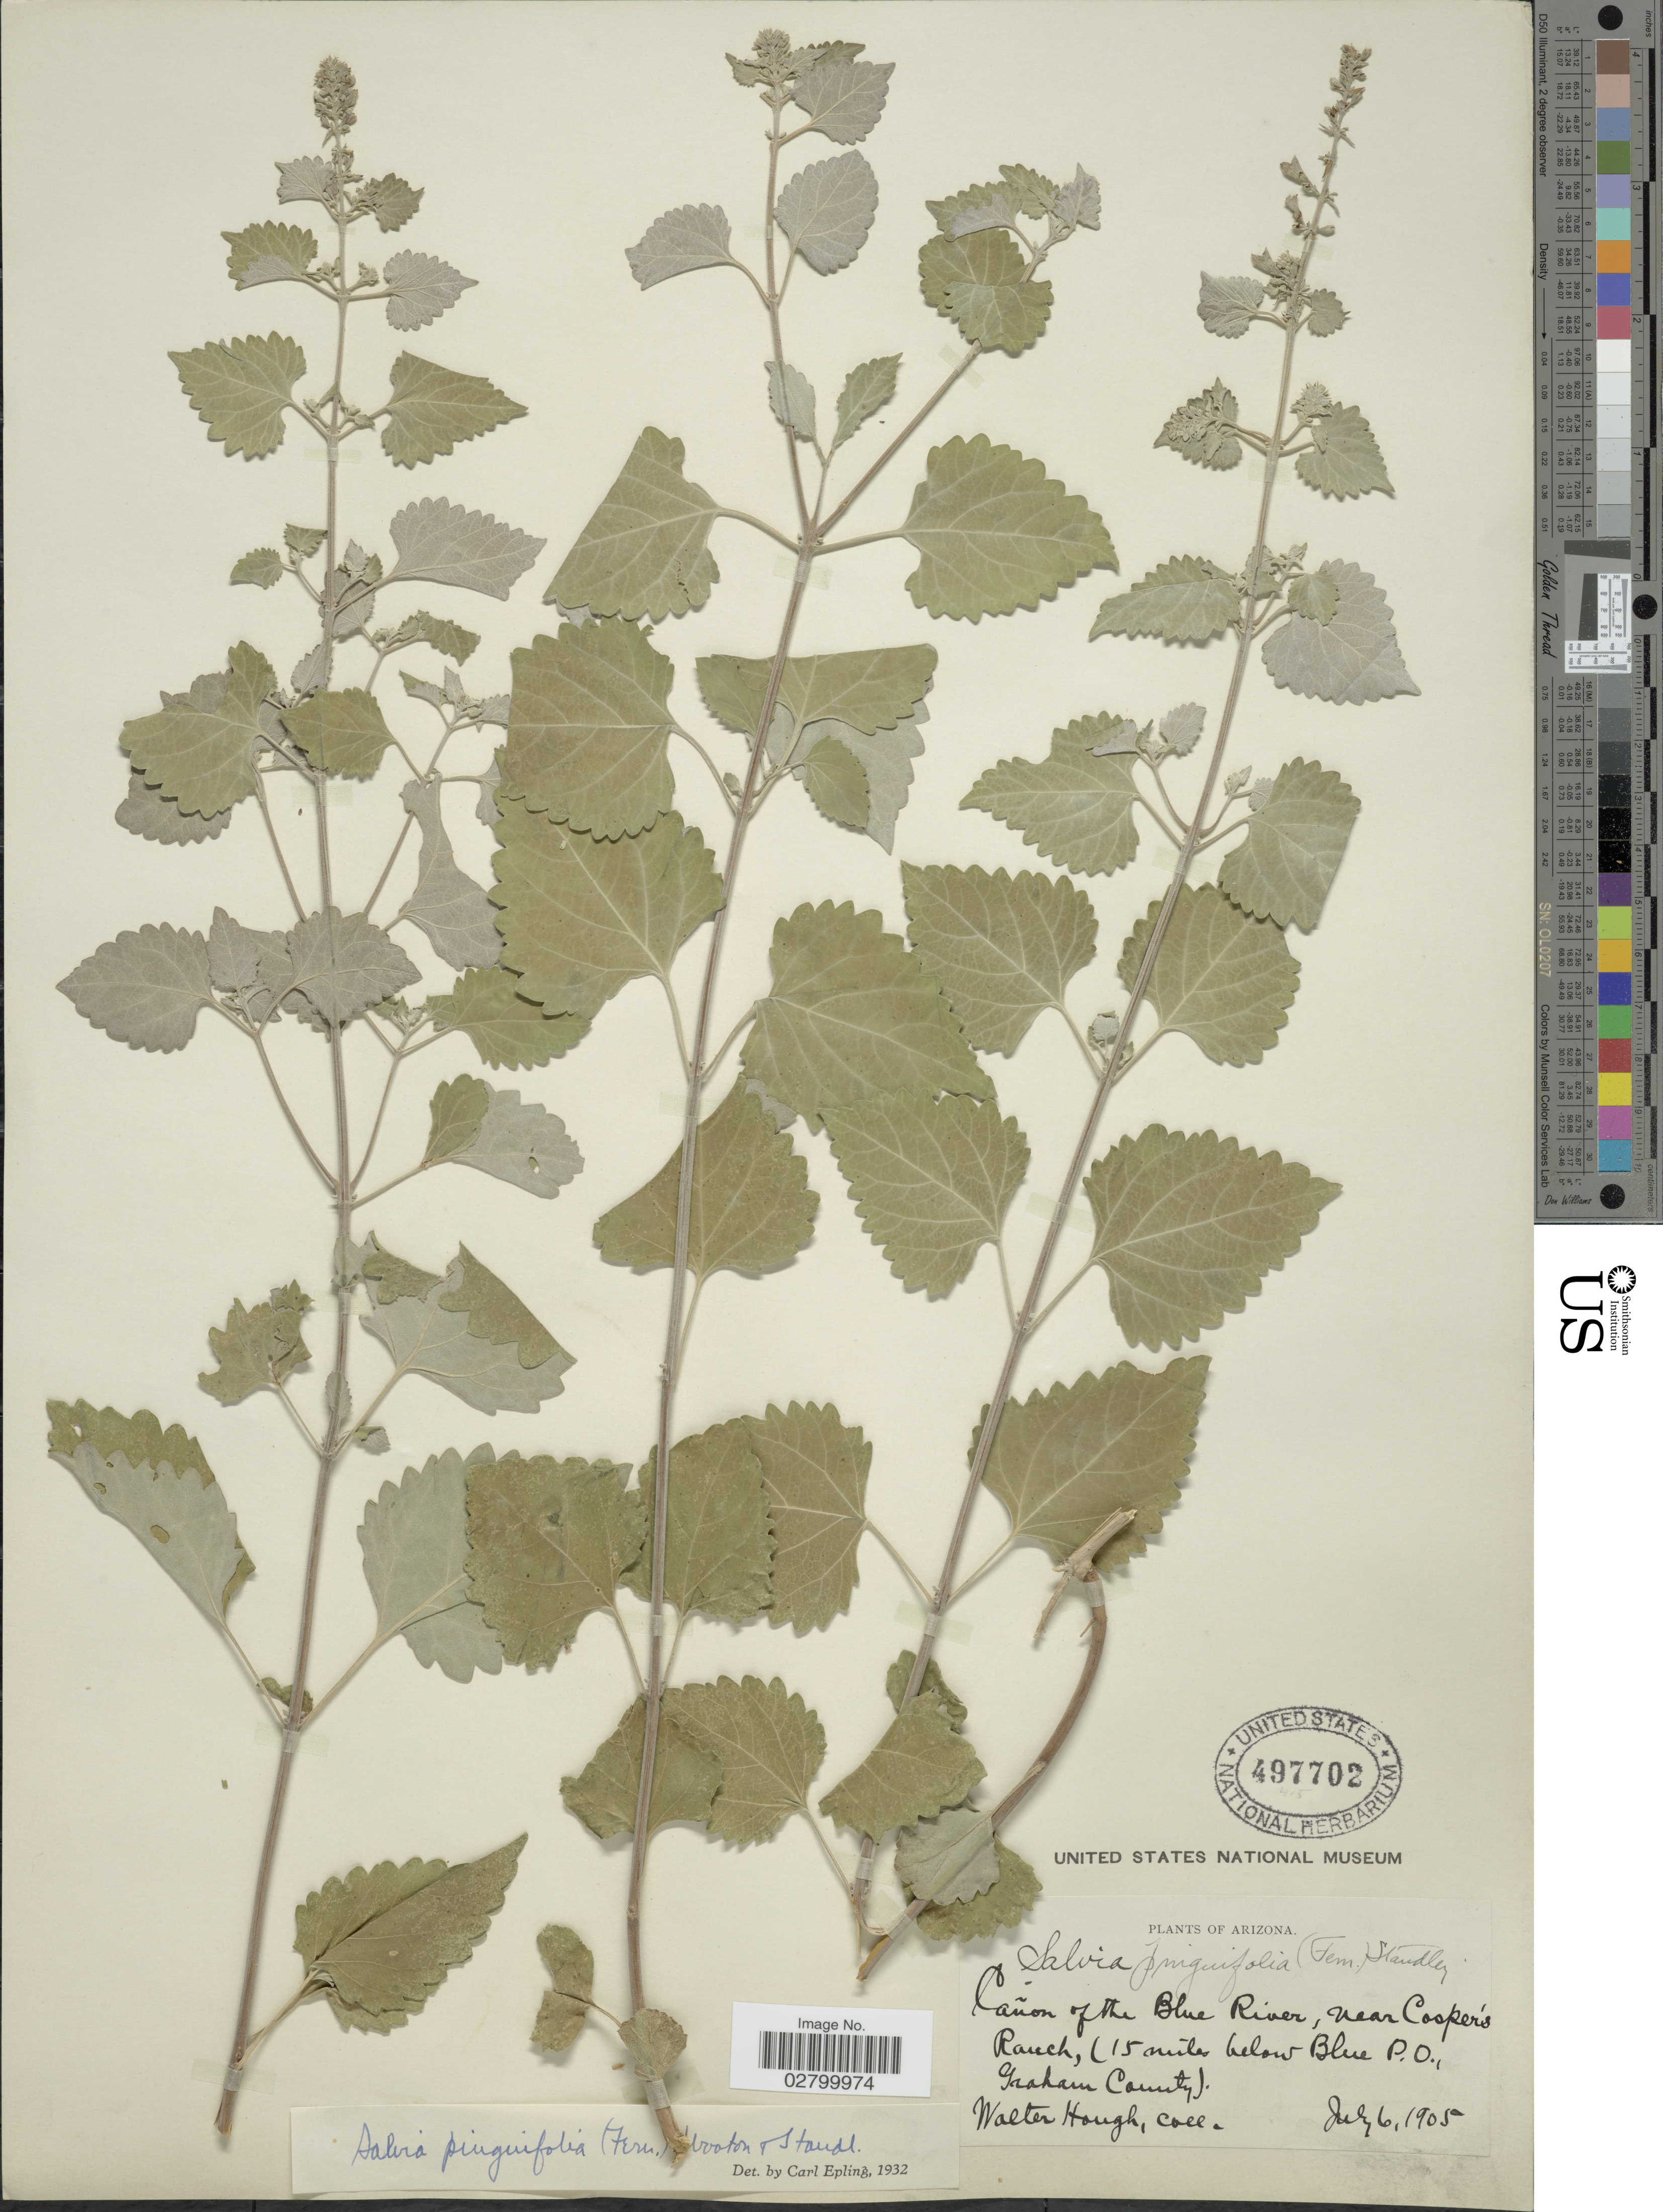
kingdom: Plantae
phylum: Tracheophyta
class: Magnoliopsida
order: Lamiales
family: Lamiaceae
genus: Salvia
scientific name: Salvia pinguifolia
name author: (Fernald) Wooton & Standl.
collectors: W. Hough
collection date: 1905-07-06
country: United States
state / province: Arizona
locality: Cañon of the Blue River, near Cooper's Ranch, (15 miles below Blue P.O., Graham County).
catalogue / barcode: US 497702